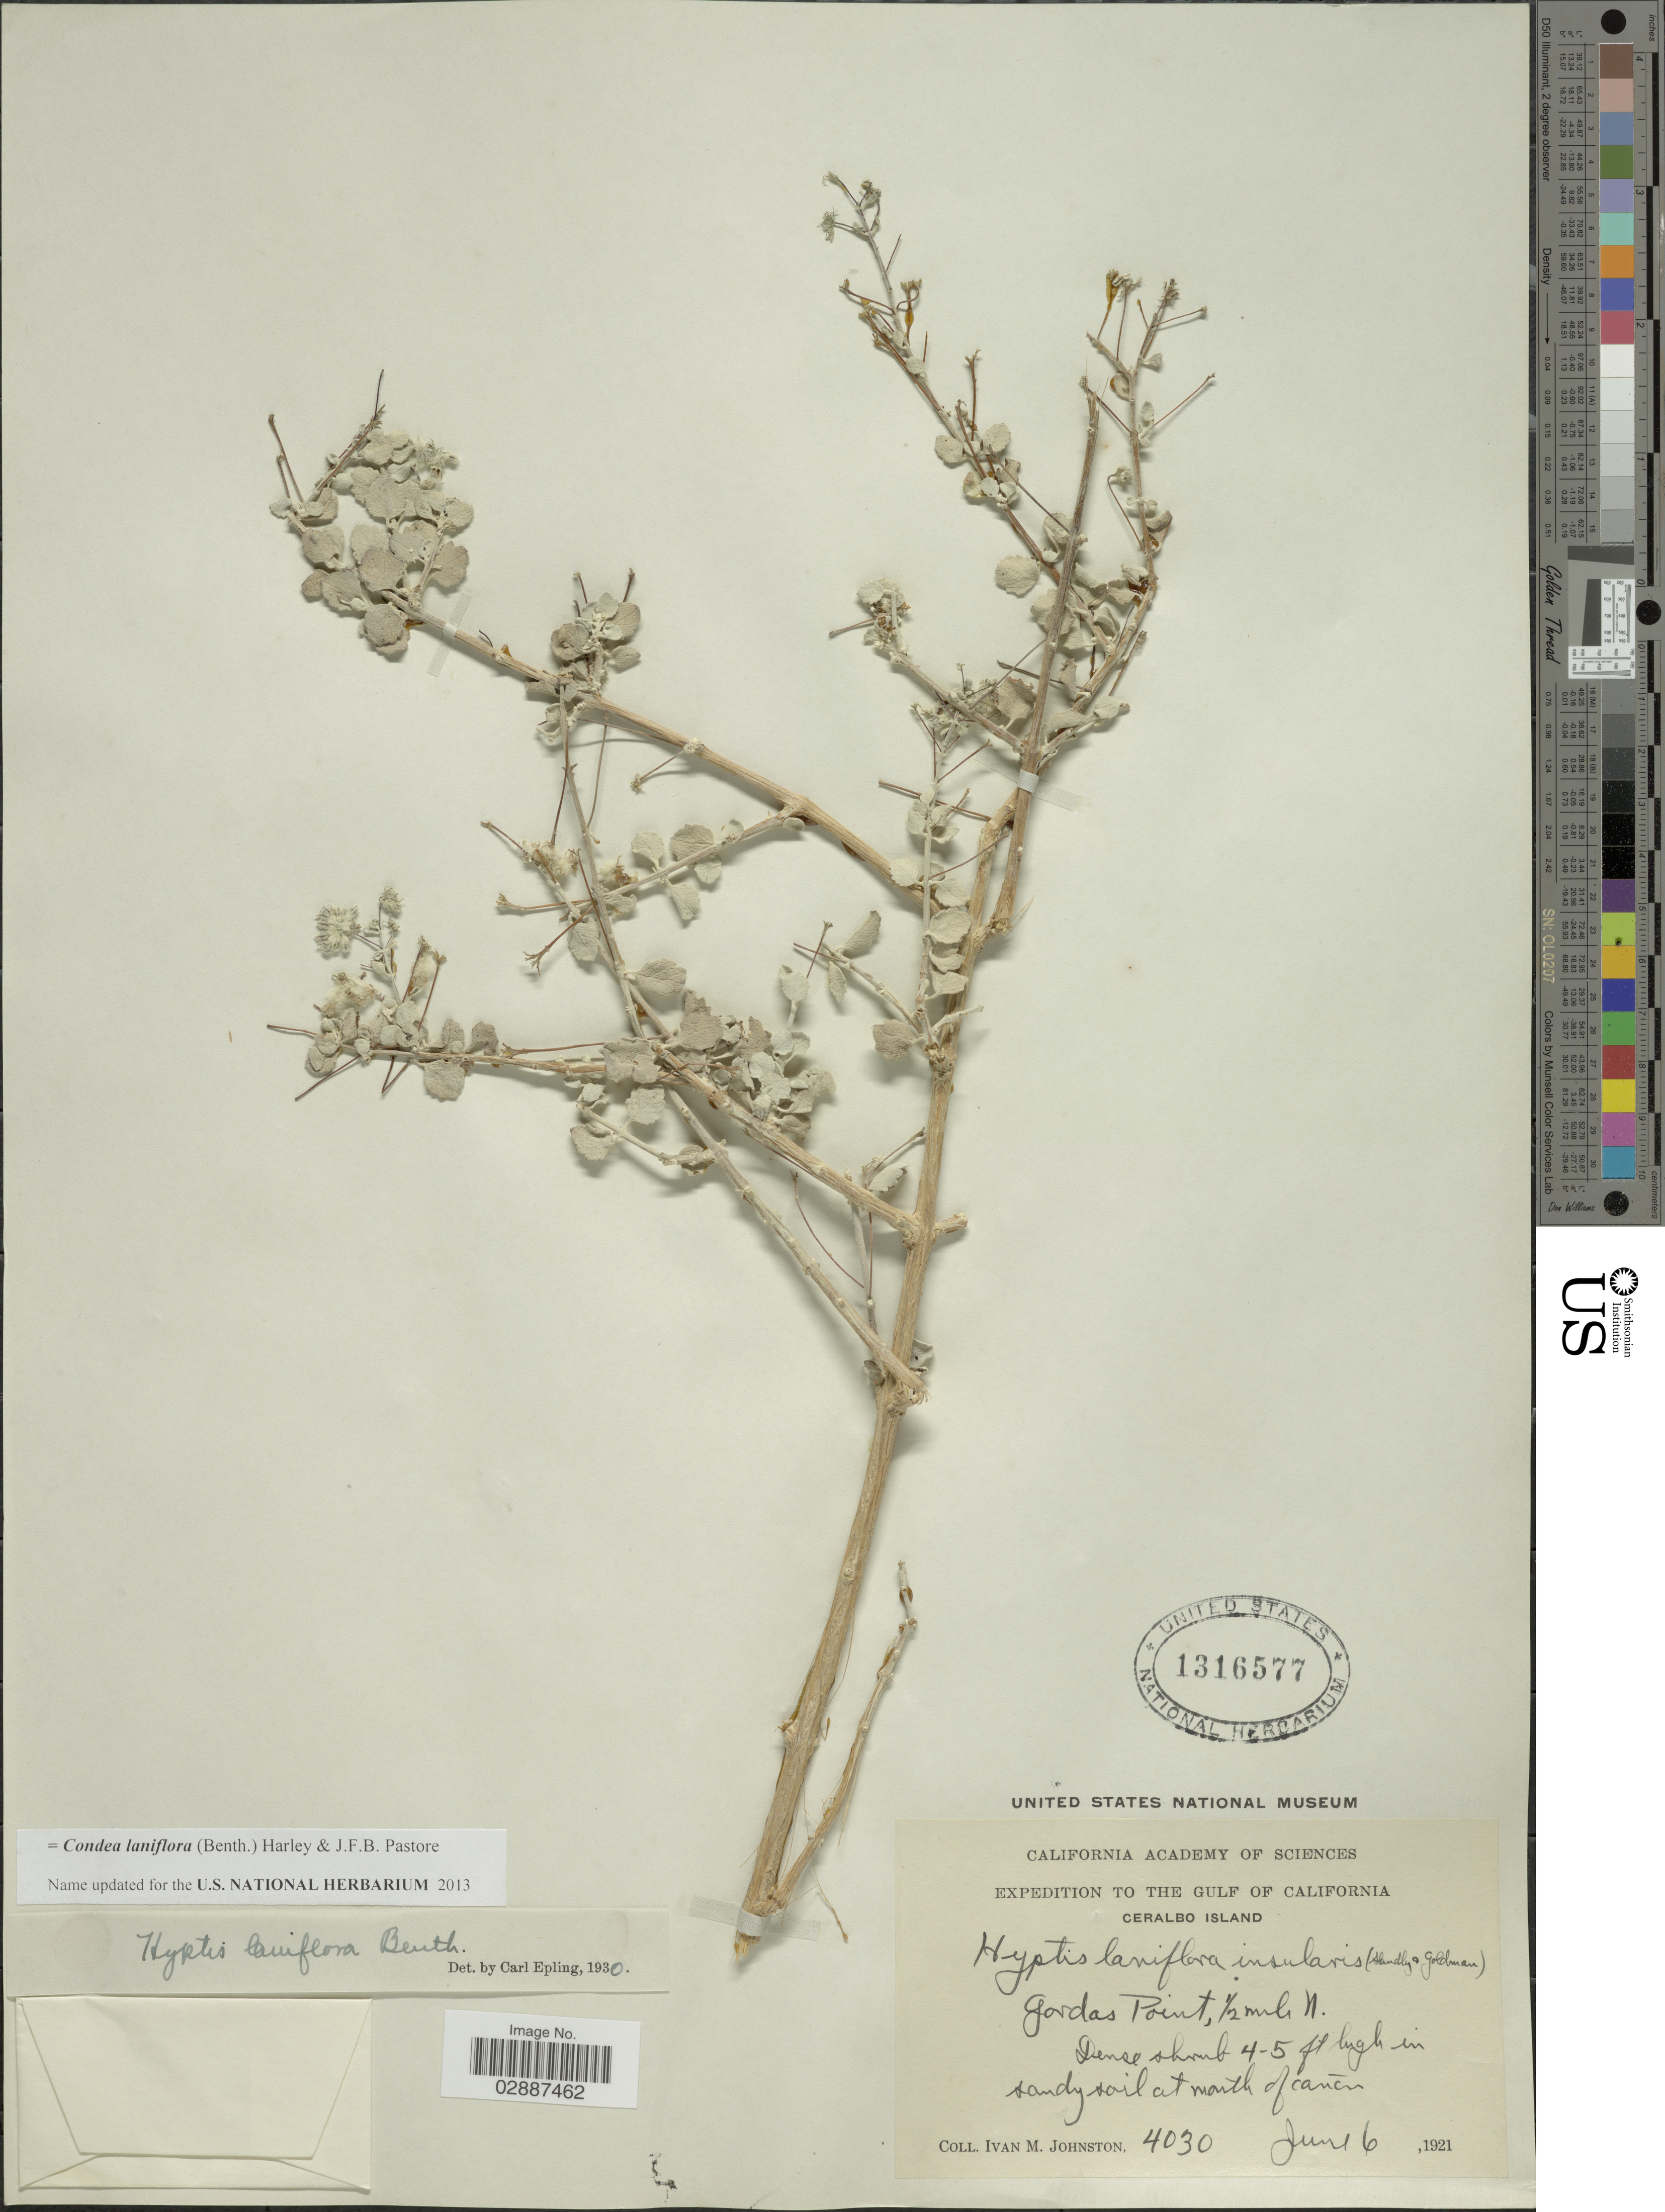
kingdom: Plantae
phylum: Tracheophyta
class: Magnoliopsida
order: Lamiales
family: Lamiaceae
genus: Condea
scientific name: Condea laniflora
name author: (Benth.) Harley & J.F.B. Pastore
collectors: I.M. Johnston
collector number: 4030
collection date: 1921-06-16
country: Mexico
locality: The Gulf of California. Ceralbo Island.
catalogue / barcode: US 1316577